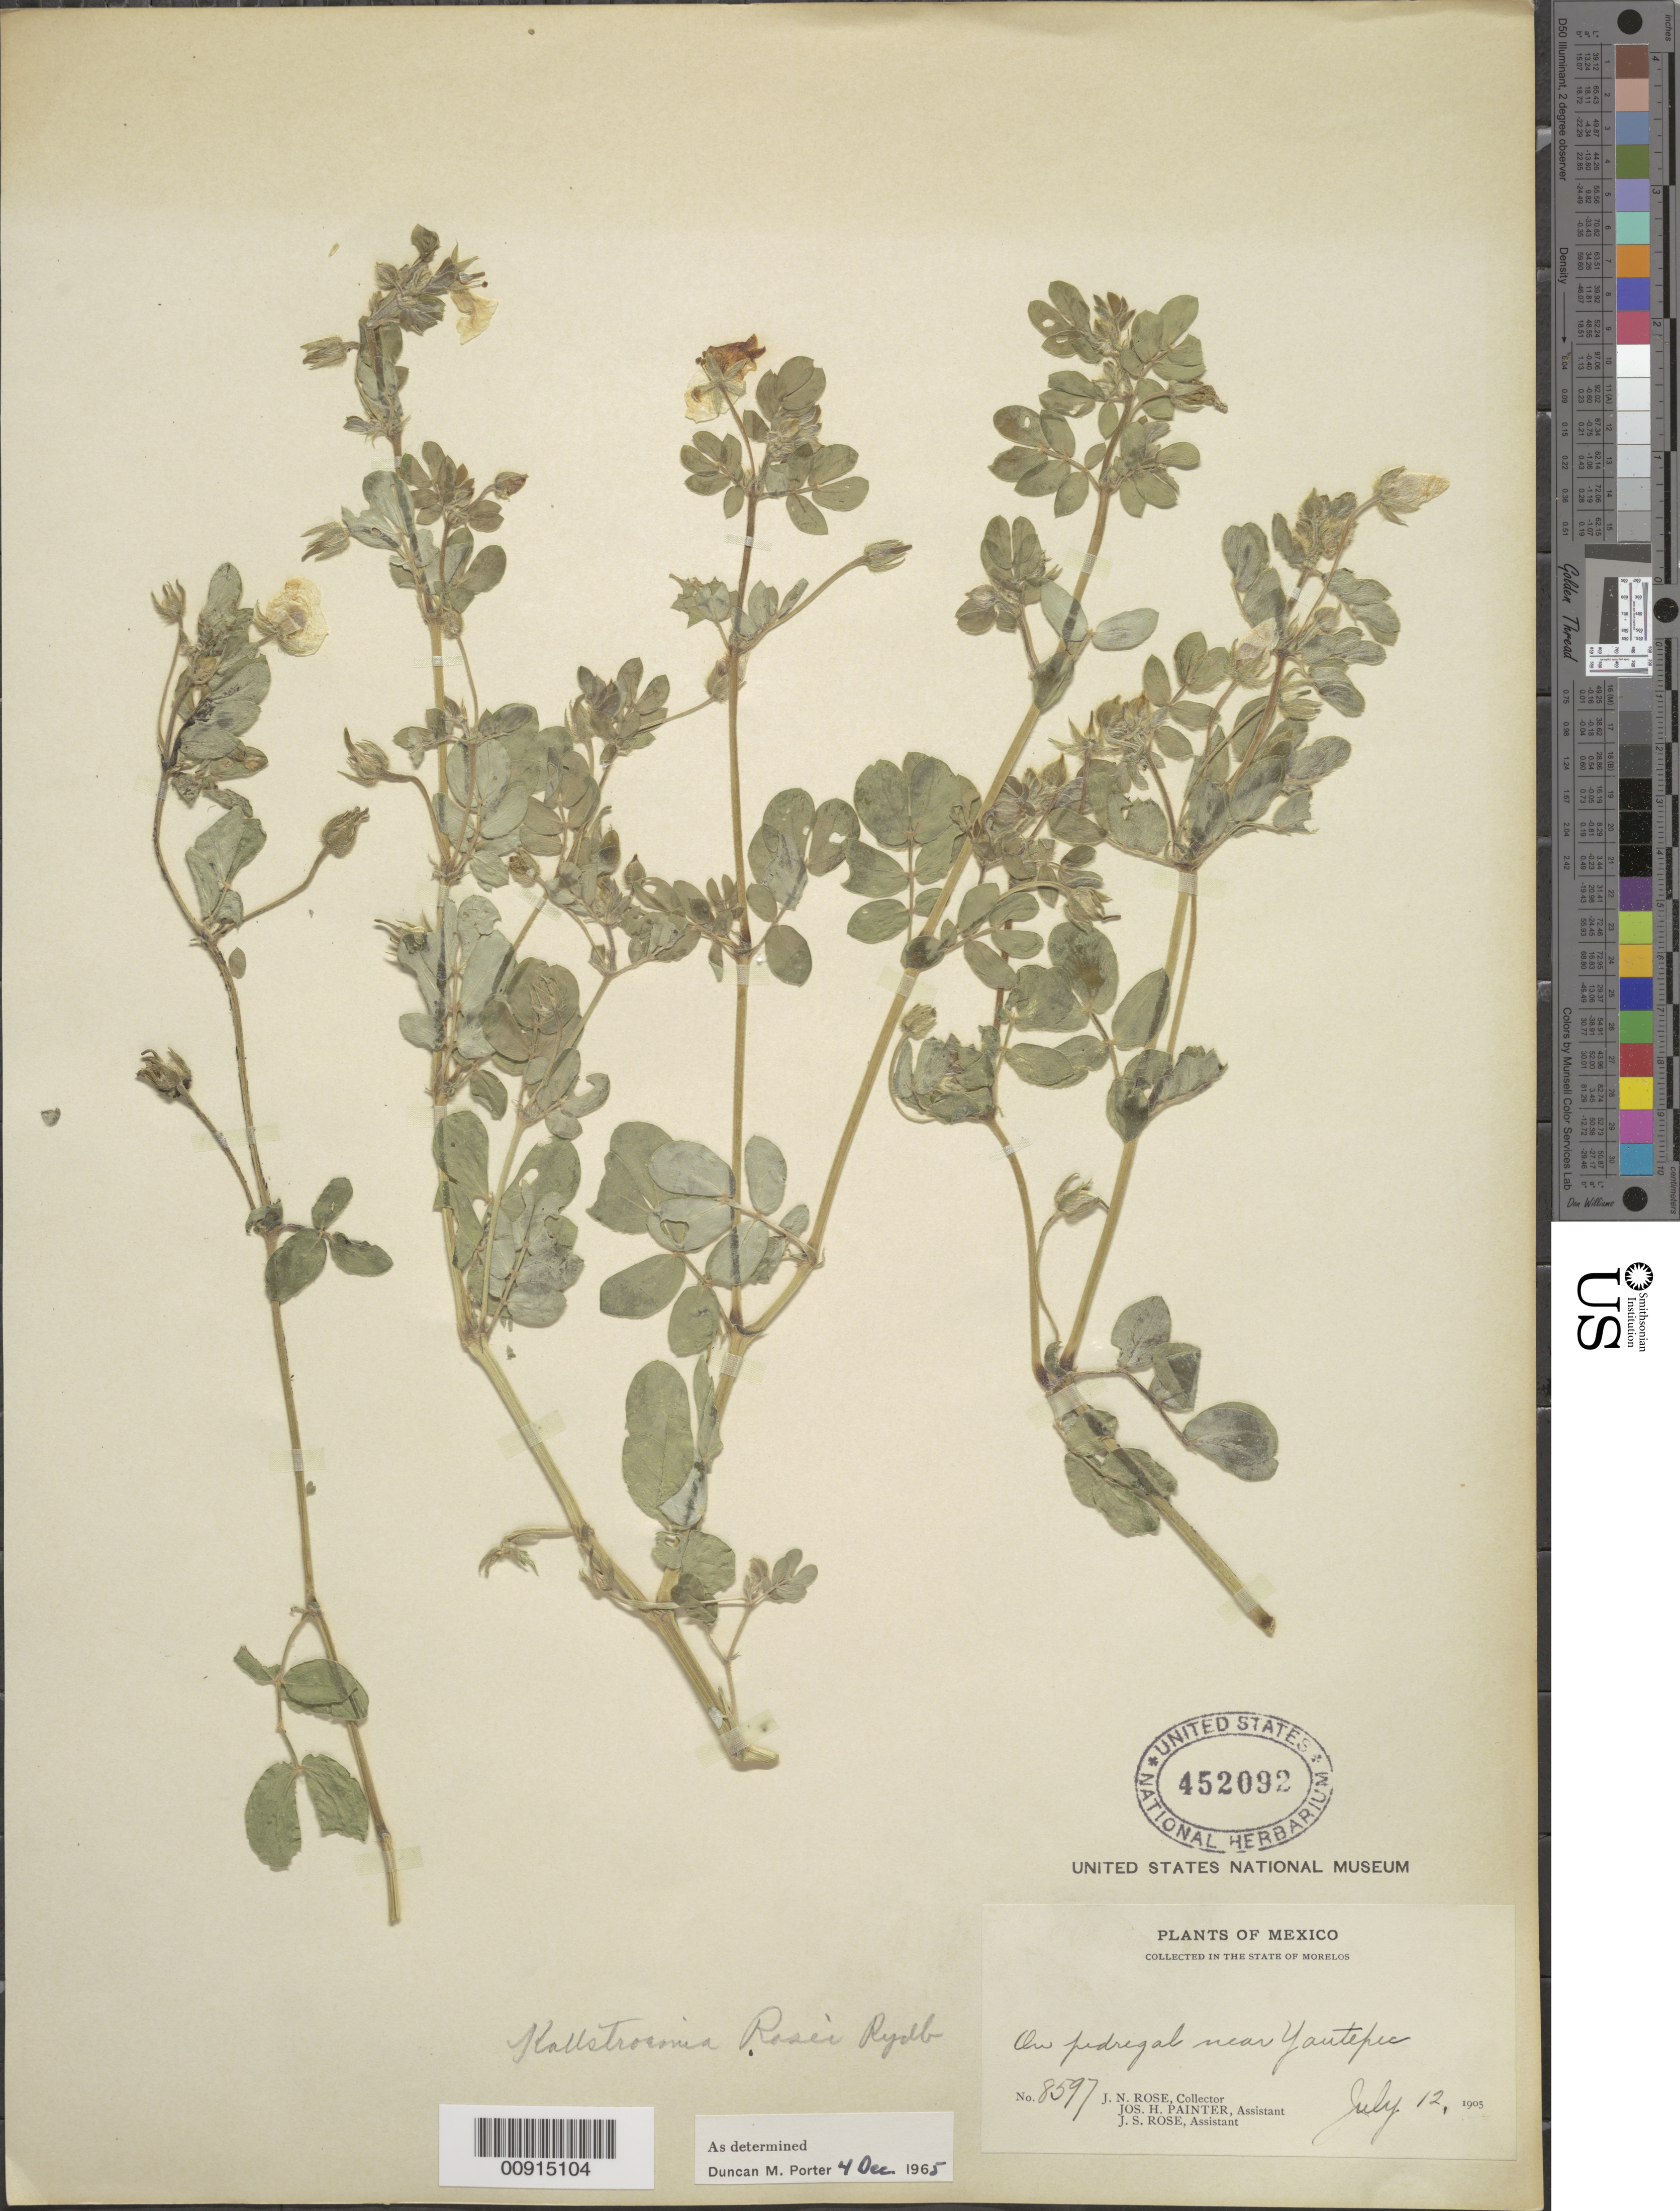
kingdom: Plantae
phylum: Tracheophyta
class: Magnoliopsida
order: Zygophyllales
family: Zygophyllaceae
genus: Kallstroemia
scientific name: Kallstroemia rosei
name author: Rydb.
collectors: J. N. Rose, J. H. Painter & J. S. Rose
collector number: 8597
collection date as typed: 12 Jul 1905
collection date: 1905-07-12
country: Mexico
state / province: Morelos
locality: State of Morelos.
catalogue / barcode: US 452092